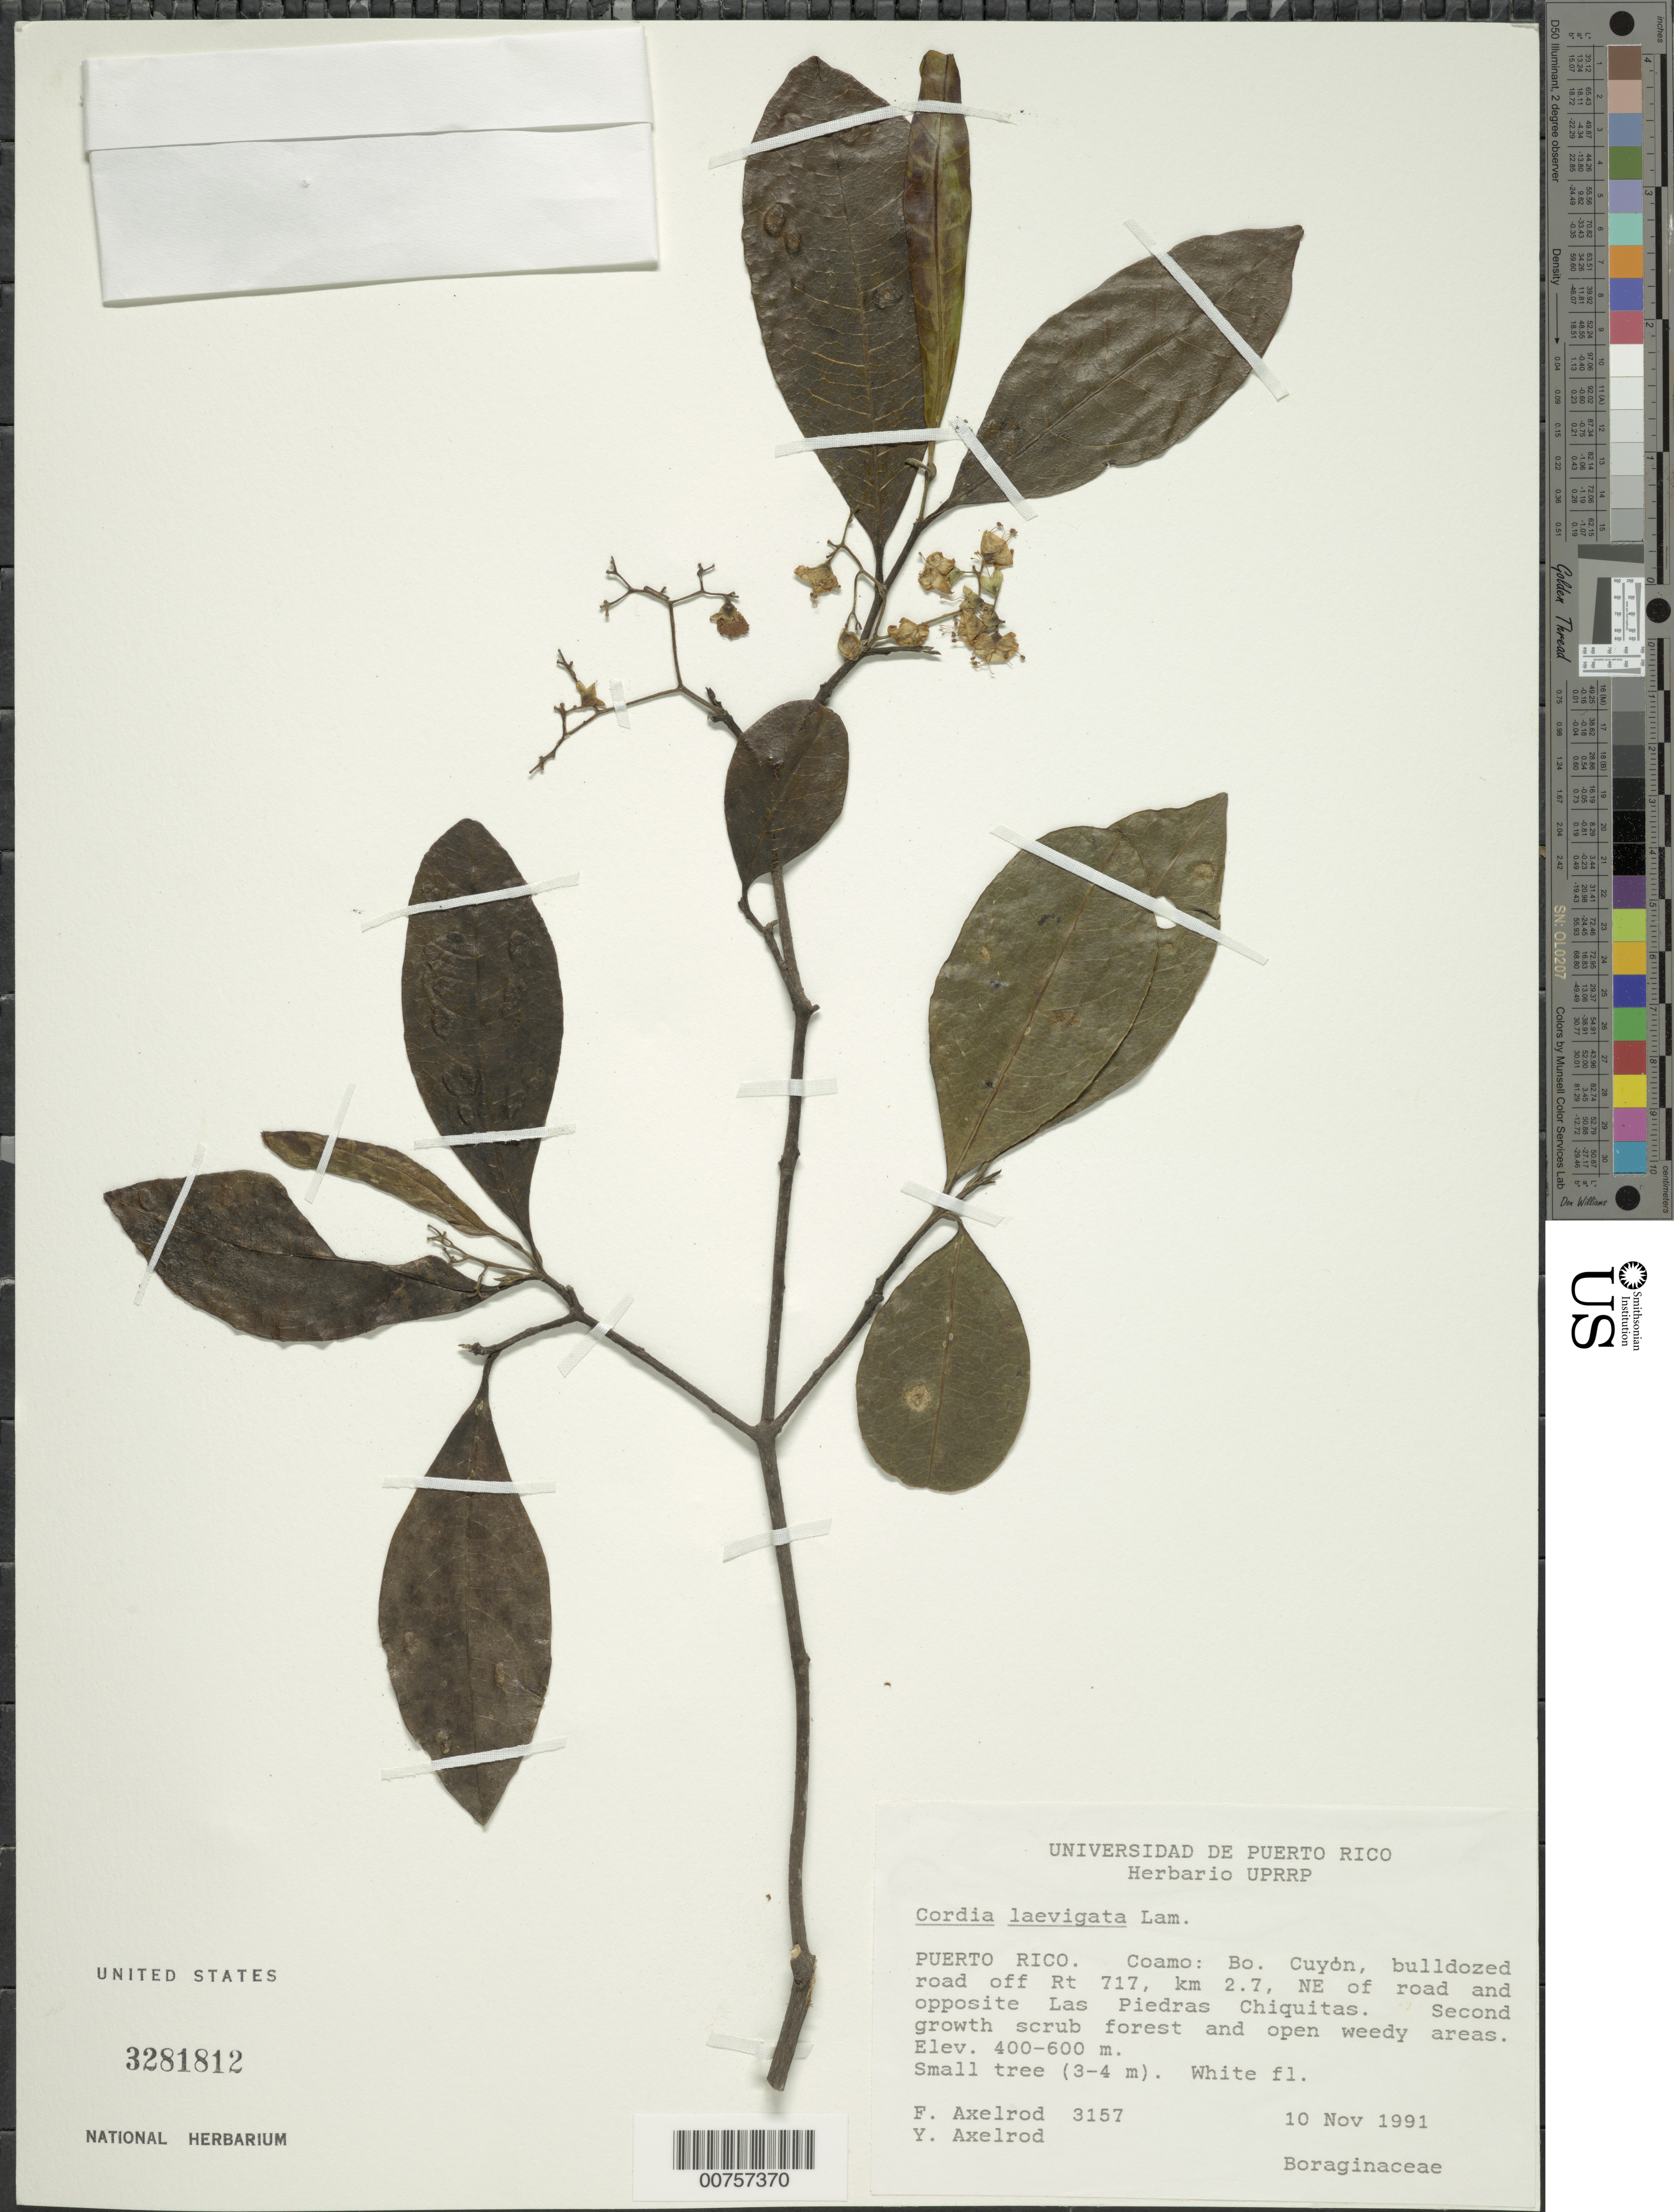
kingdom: Plantae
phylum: Tracheophyta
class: Magnoliopsida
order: Boraginales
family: Cordiaceae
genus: Cordia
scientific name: Cordia laevigata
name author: Lam.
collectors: F. S. Axelrod & Y. Axelrod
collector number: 3157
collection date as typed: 10 Nov 1991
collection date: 1991-11-10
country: Puerto Rico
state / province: Coamo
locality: Coamo: Bo. Cuyón, bulldozed road off Rt 717, km 2.7, NE of road and opposite Las Piedras Chiquitas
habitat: Second growth scrub forest and open weedy areas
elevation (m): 400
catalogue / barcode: US 3281812